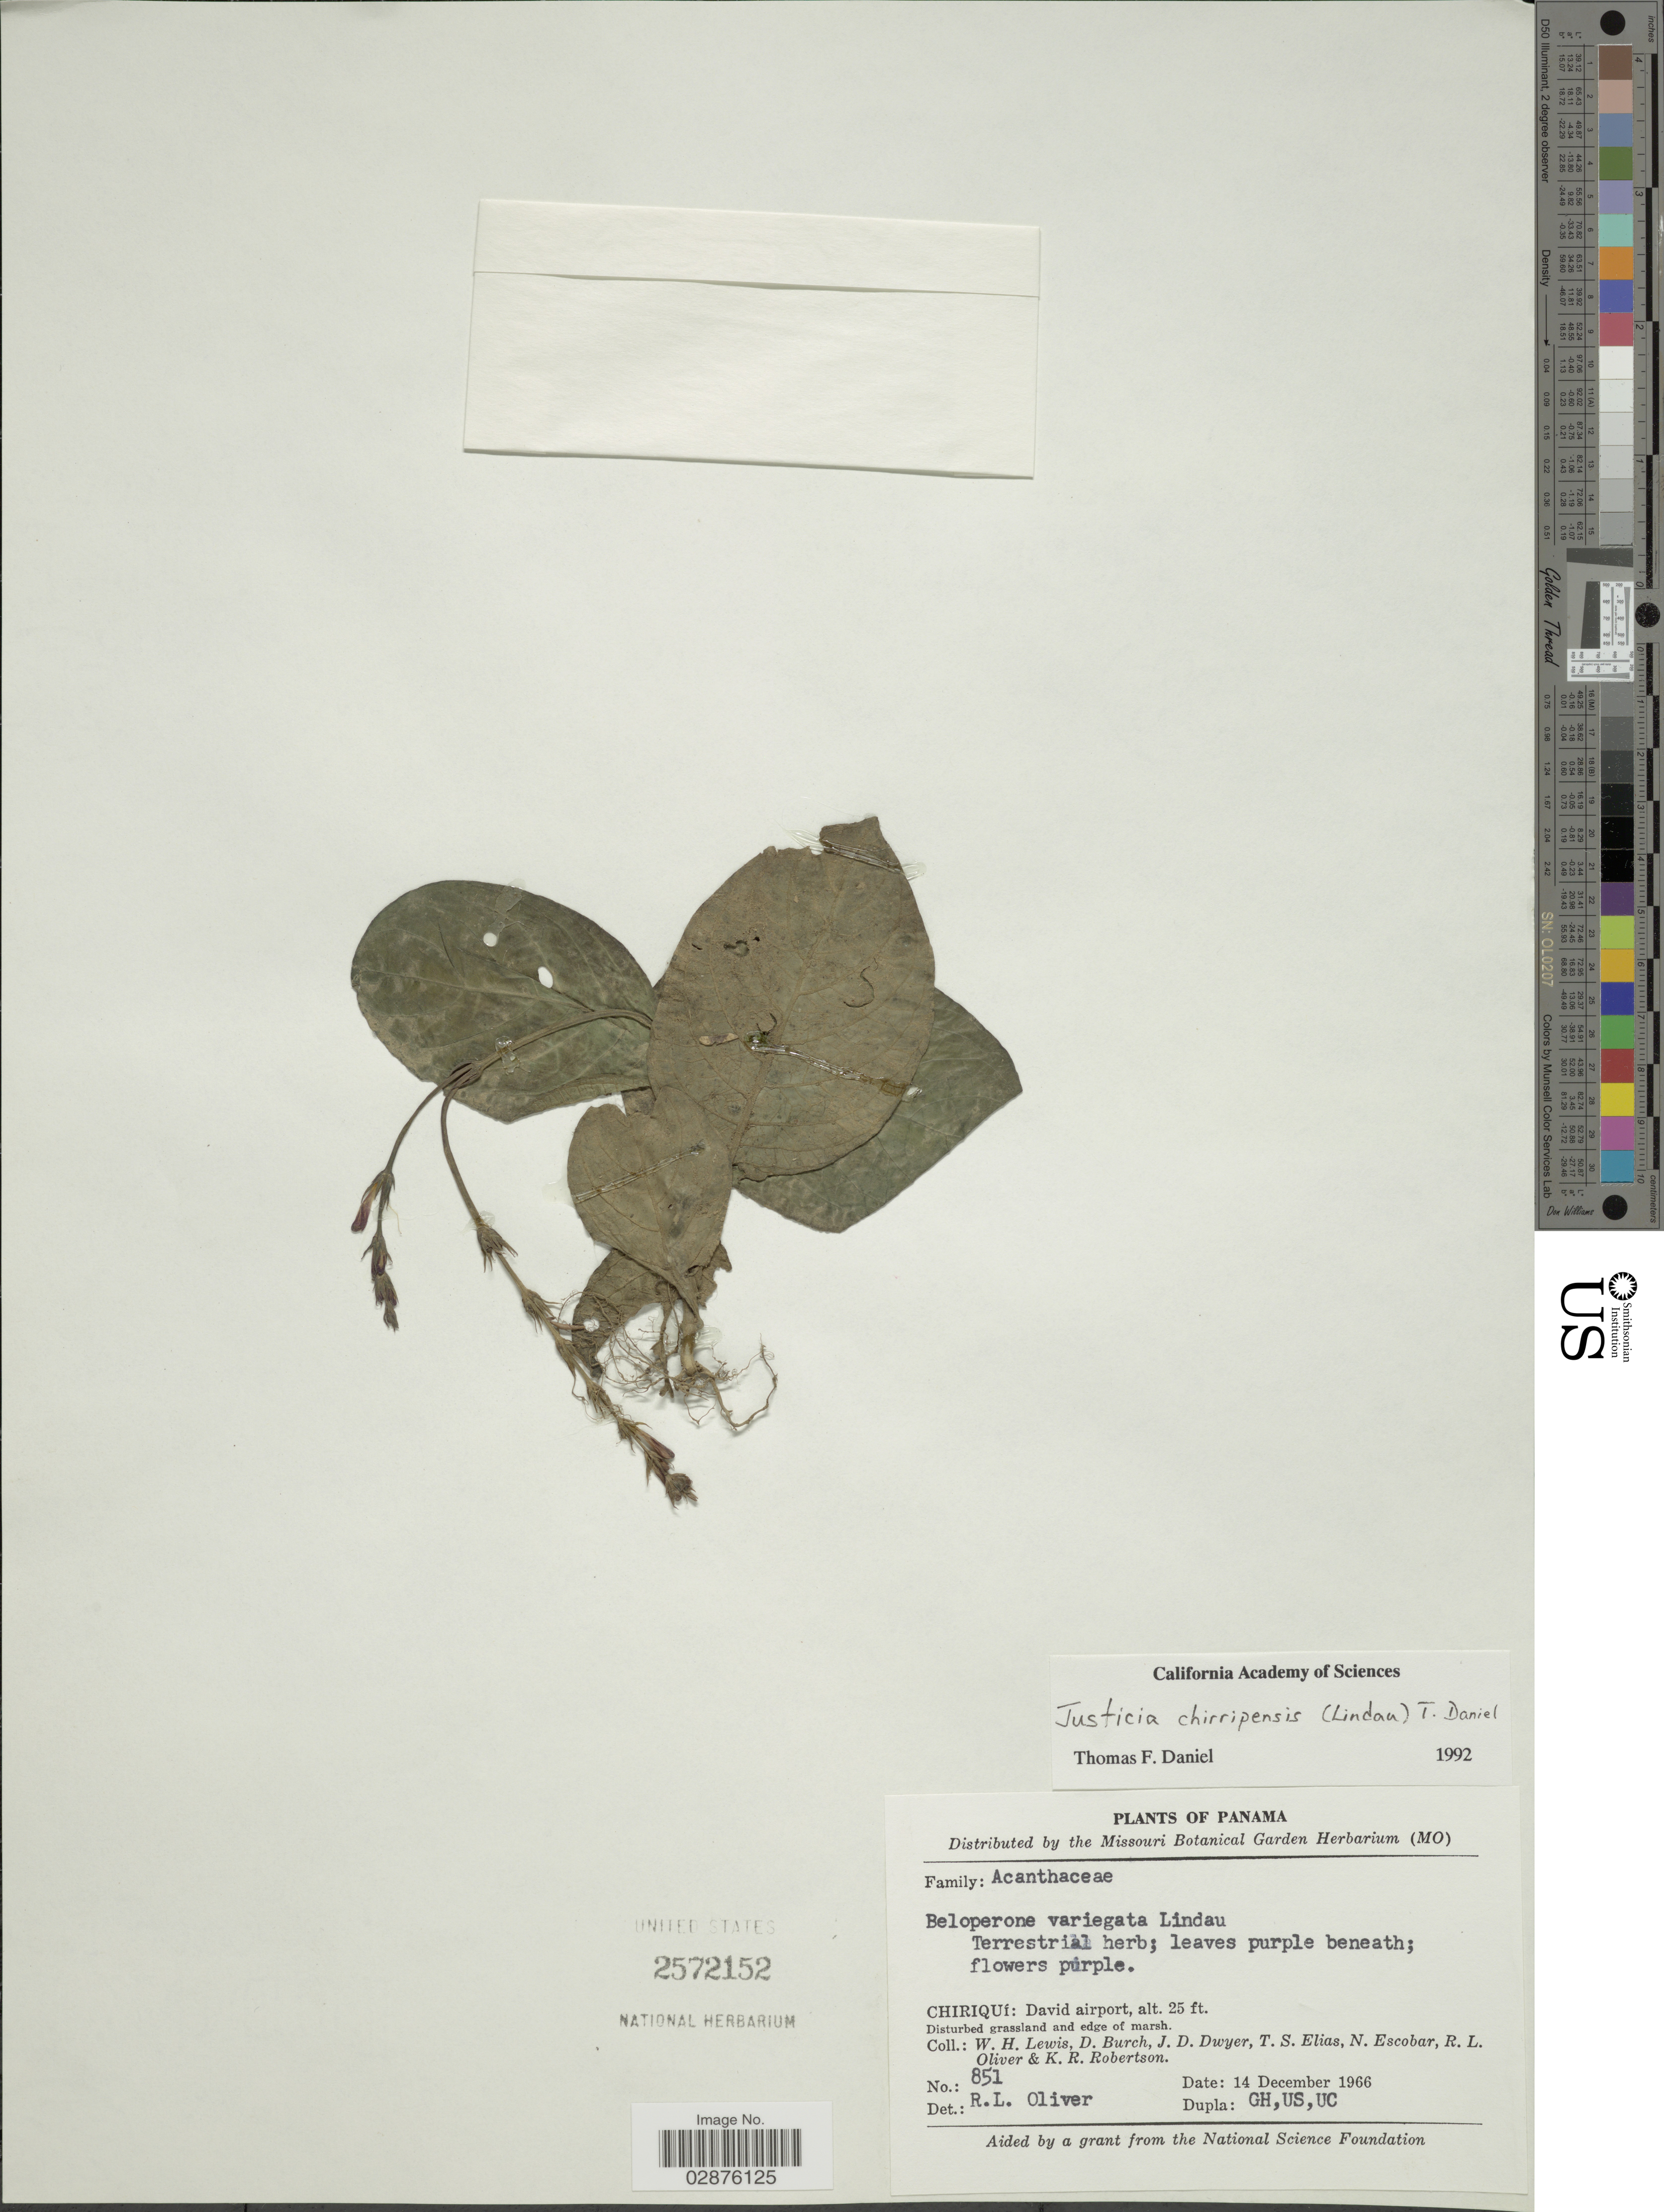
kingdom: Plantae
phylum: Tracheophyta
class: Magnoliopsida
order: Lamiales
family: Acanthaceae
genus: Justicia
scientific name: Justicia chamaeranthemoides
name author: (Kuntze) T.F. Daniel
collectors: W. H. Lewis, D. Burch, J. D. Dwyer, T. S. Elias & et al.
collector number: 851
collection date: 1966-12-14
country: Panama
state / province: Chiriqui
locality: David airport.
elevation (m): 8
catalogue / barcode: US 2572152